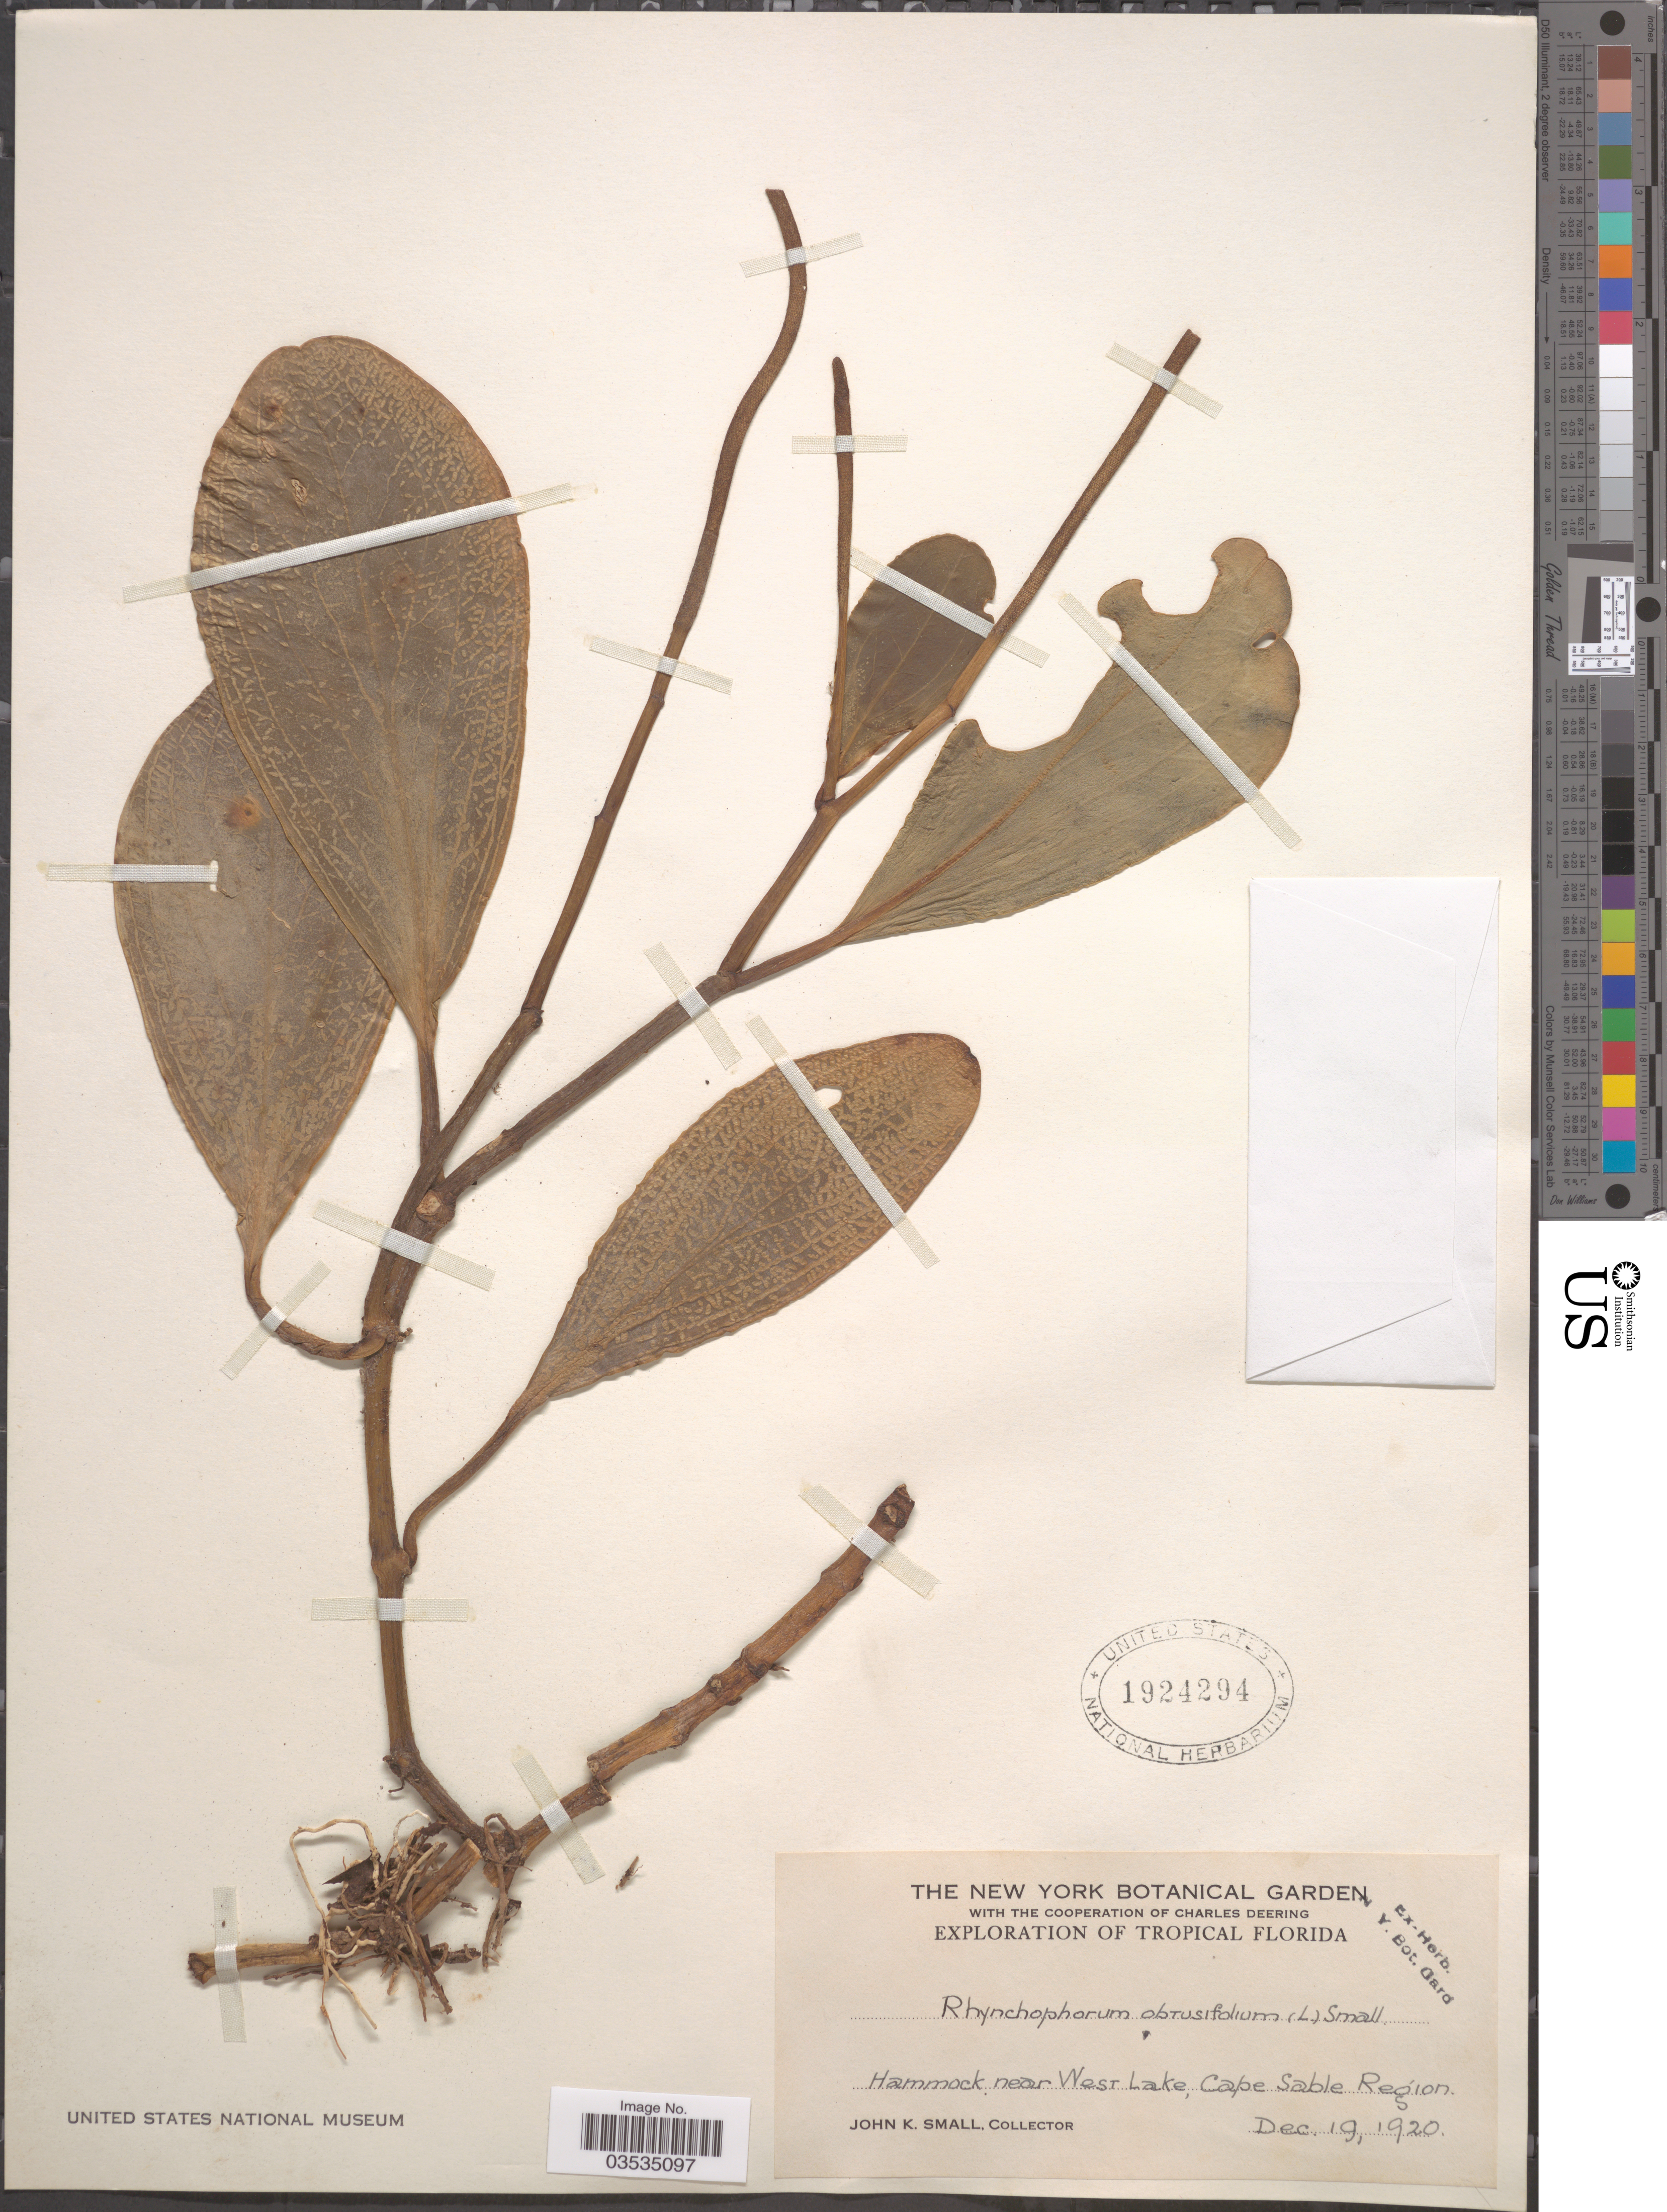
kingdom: Plantae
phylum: Tracheophyta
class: Magnoliopsida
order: Piperales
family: Piperaceae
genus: Peperomia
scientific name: Peperomia obtusifolia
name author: (L.) A. Dietr.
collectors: J. K. Small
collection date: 1920-12-19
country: United States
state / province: Florida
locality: Hammock near West Lake, Cape Sable Region.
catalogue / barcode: US 1924294